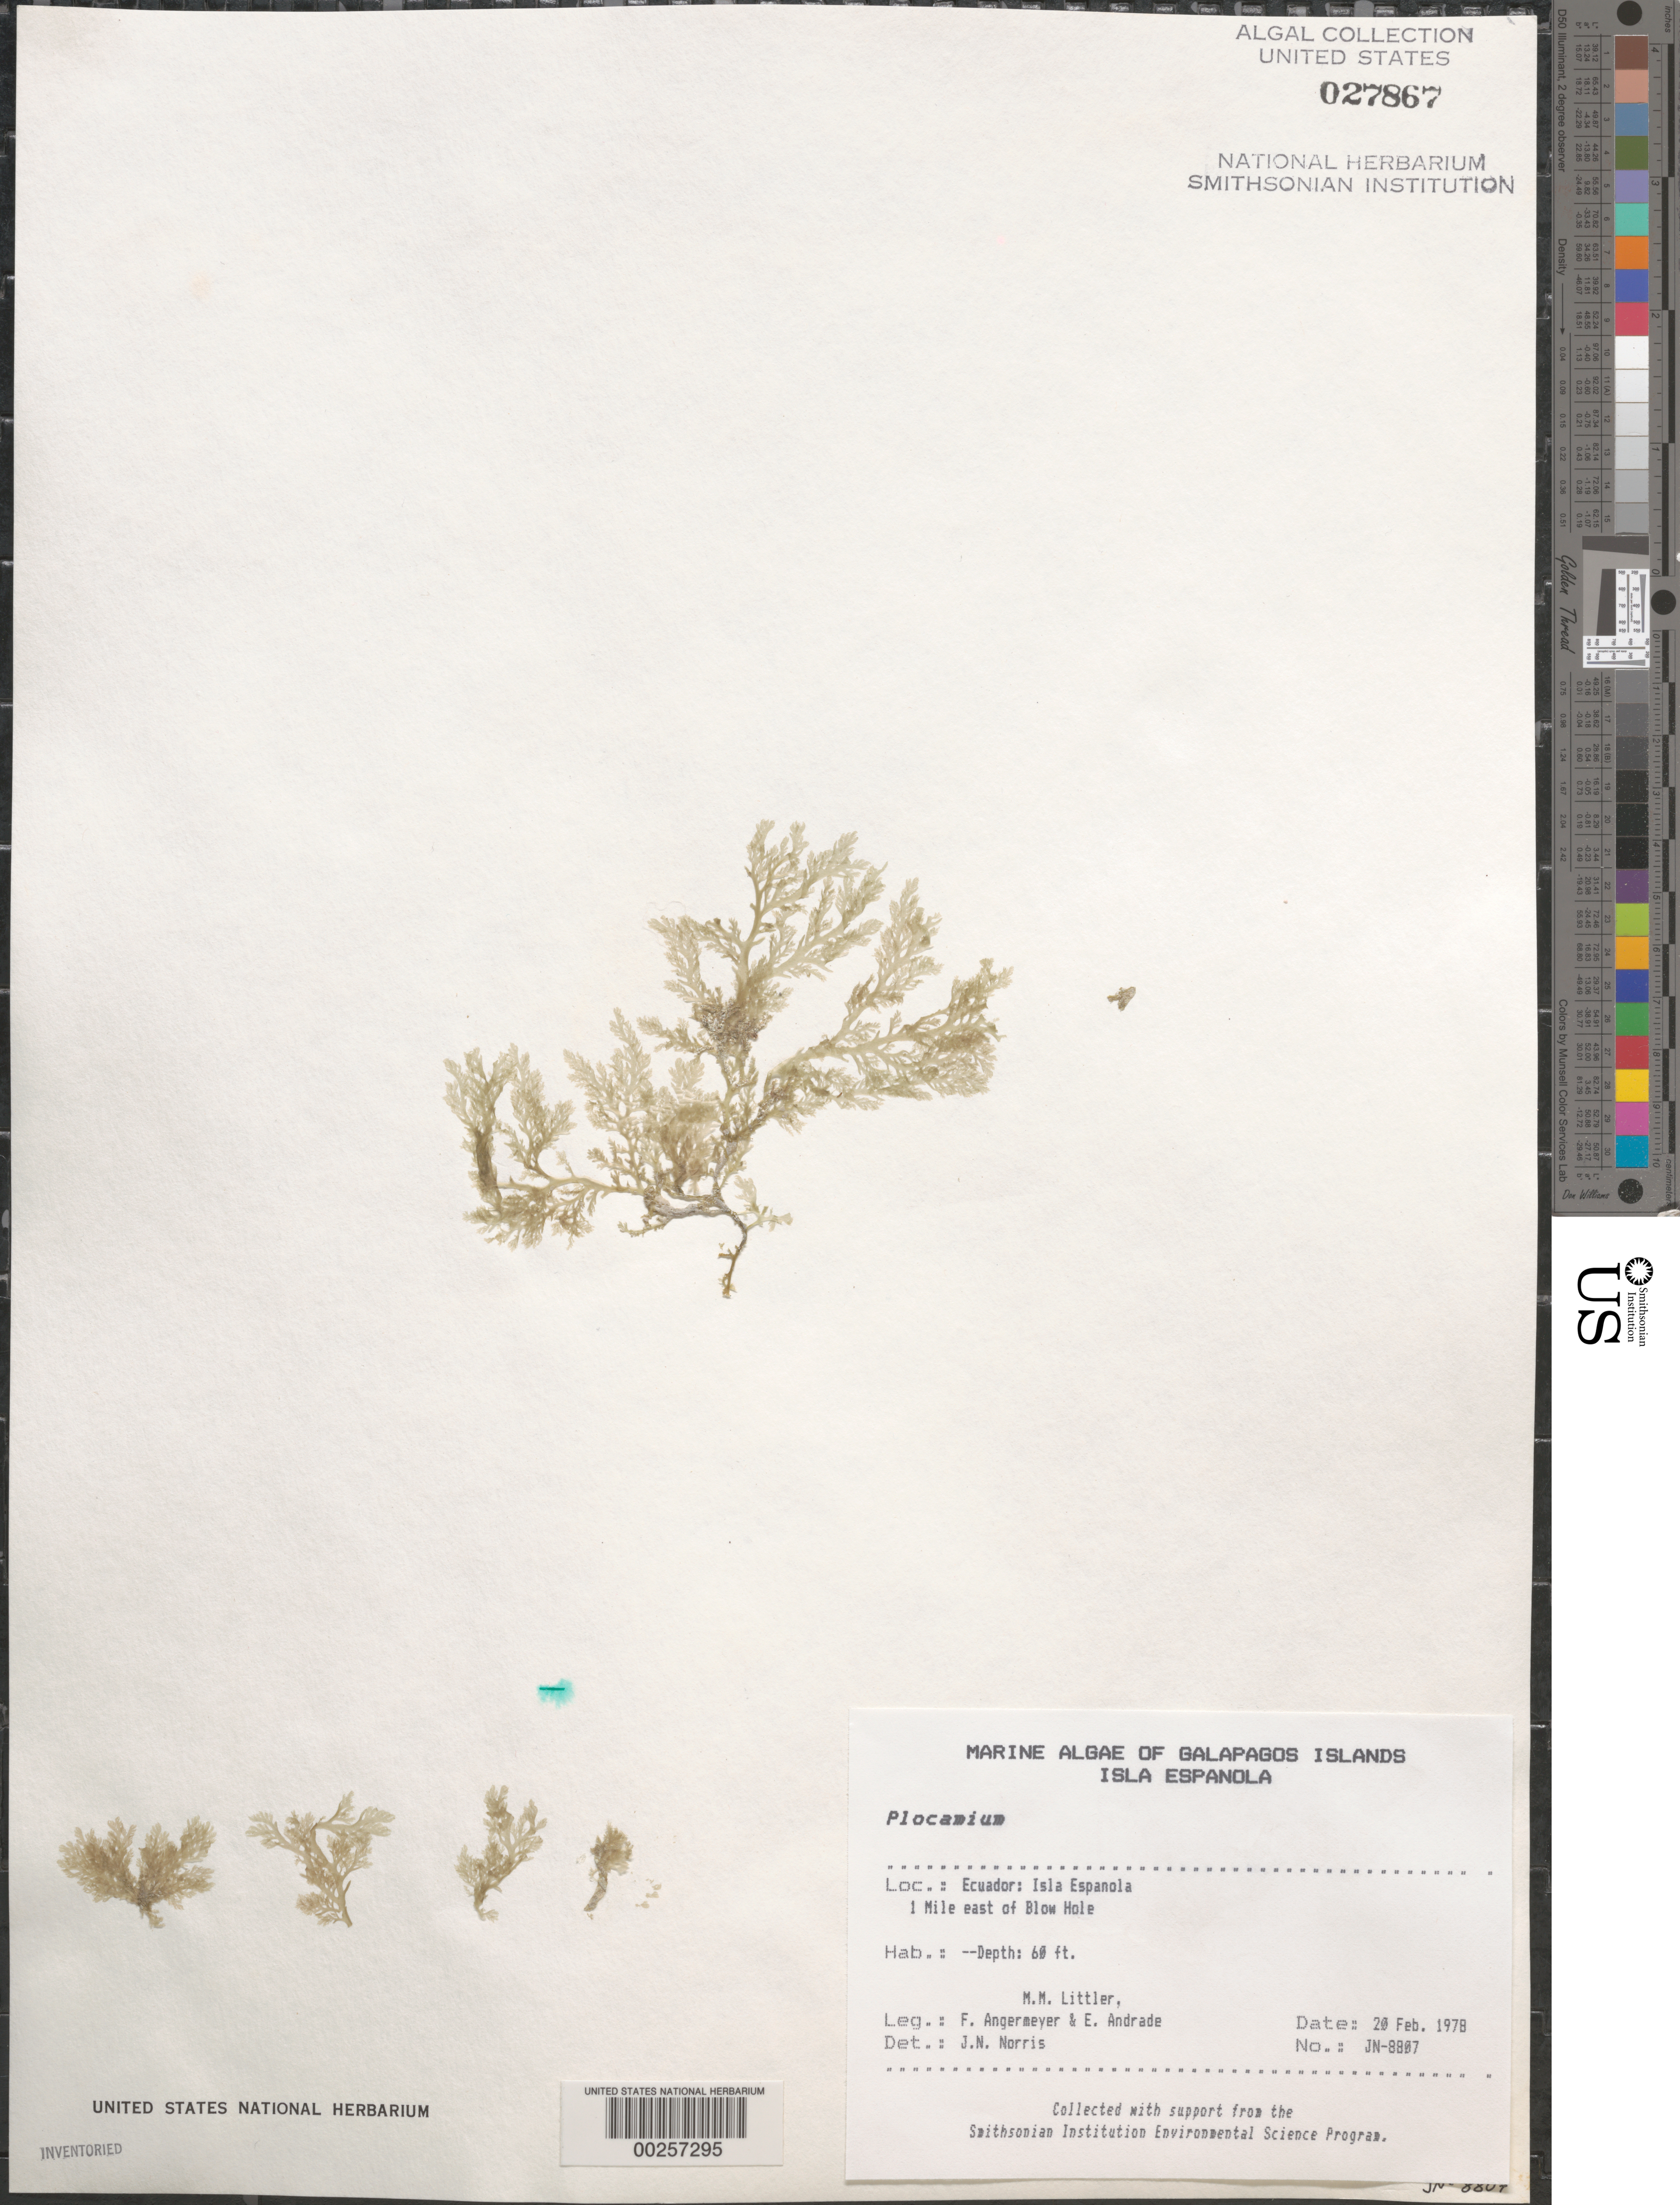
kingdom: Plantae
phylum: Rhodophyta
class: Florideophyceae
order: Plocamiales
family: Plocamiaceae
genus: Plocamium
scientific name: Plocamium sp.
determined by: Norris, James N.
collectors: M. M. Littler, F. Angermeyer & E. Andrade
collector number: Jn-8807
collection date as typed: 20 Feb 1978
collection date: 1978-02-20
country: Ecuador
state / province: Colón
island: Española [Hood]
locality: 1 mile E of Blow Hole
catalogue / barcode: US 27867